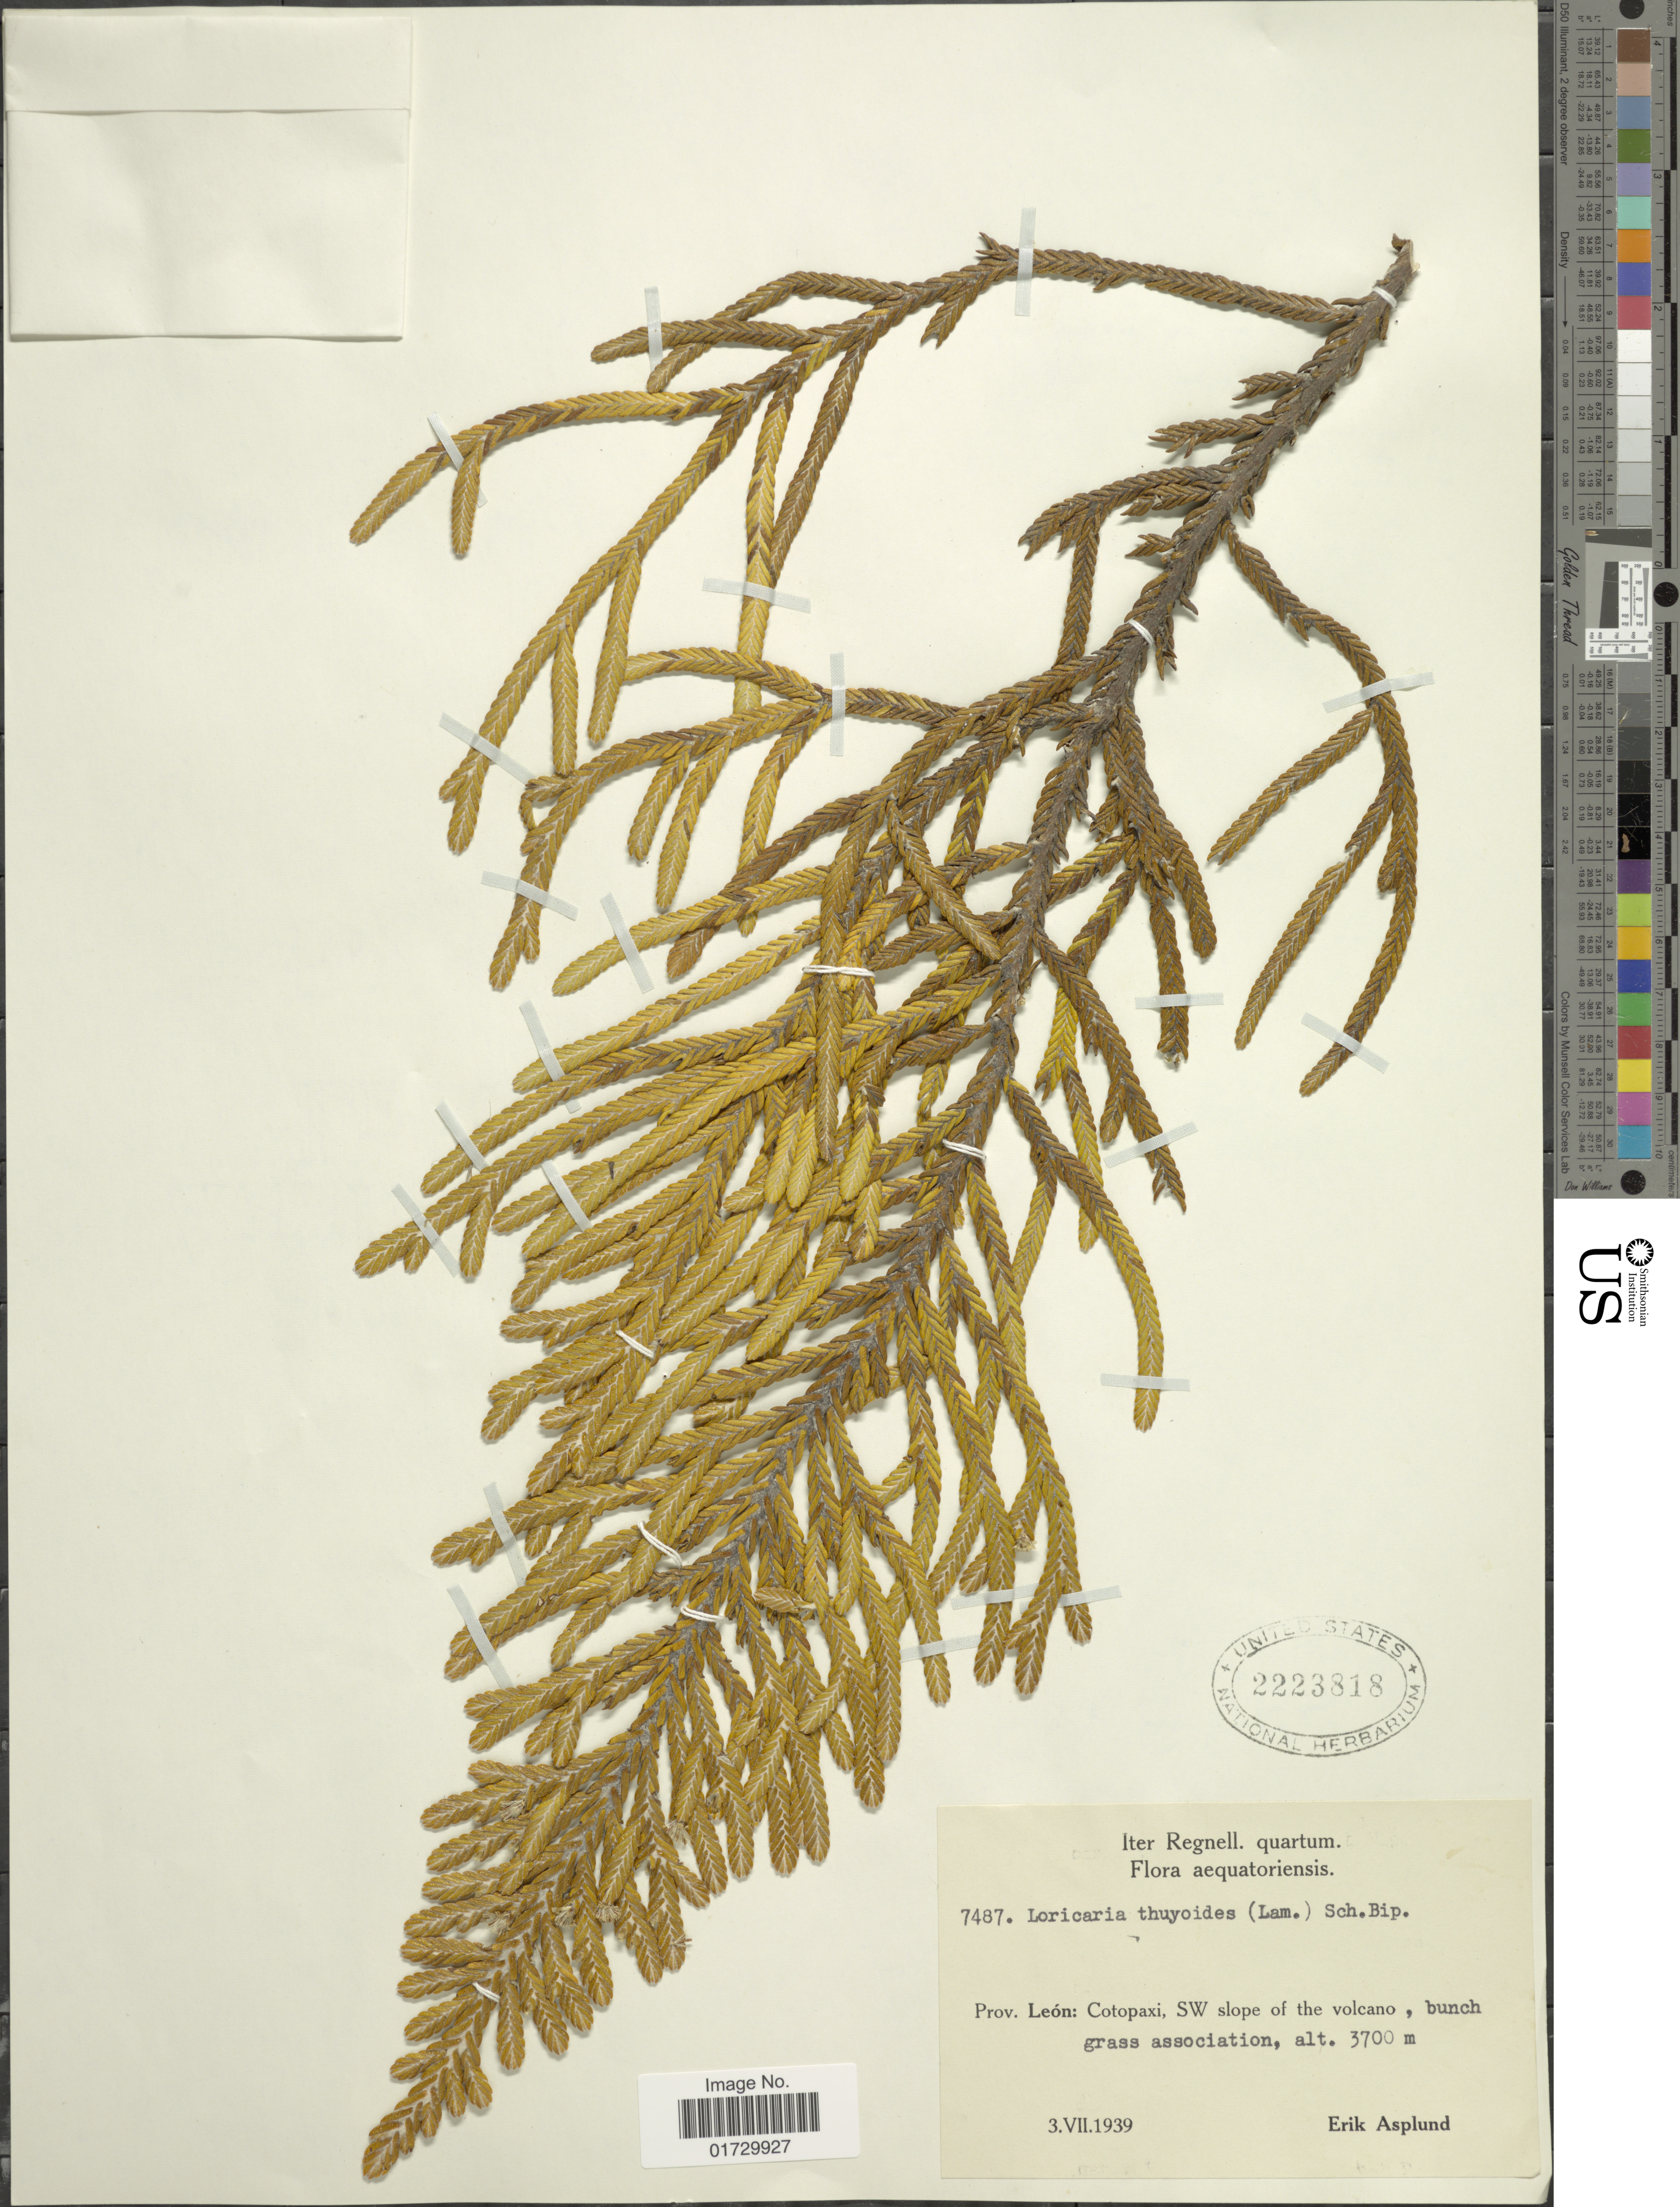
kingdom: Plantae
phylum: Tracheophyta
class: Magnoliopsida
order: Asterales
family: Asteraceae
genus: Loricaria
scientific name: Loricaria thuyoides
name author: (Lam.) Sch. Bip.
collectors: E. Asplund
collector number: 7487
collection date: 1939-07-03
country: Ecuador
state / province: Cotopaxi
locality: Prov. Leon: SW slope of the volcano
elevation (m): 3700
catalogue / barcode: US 2223818